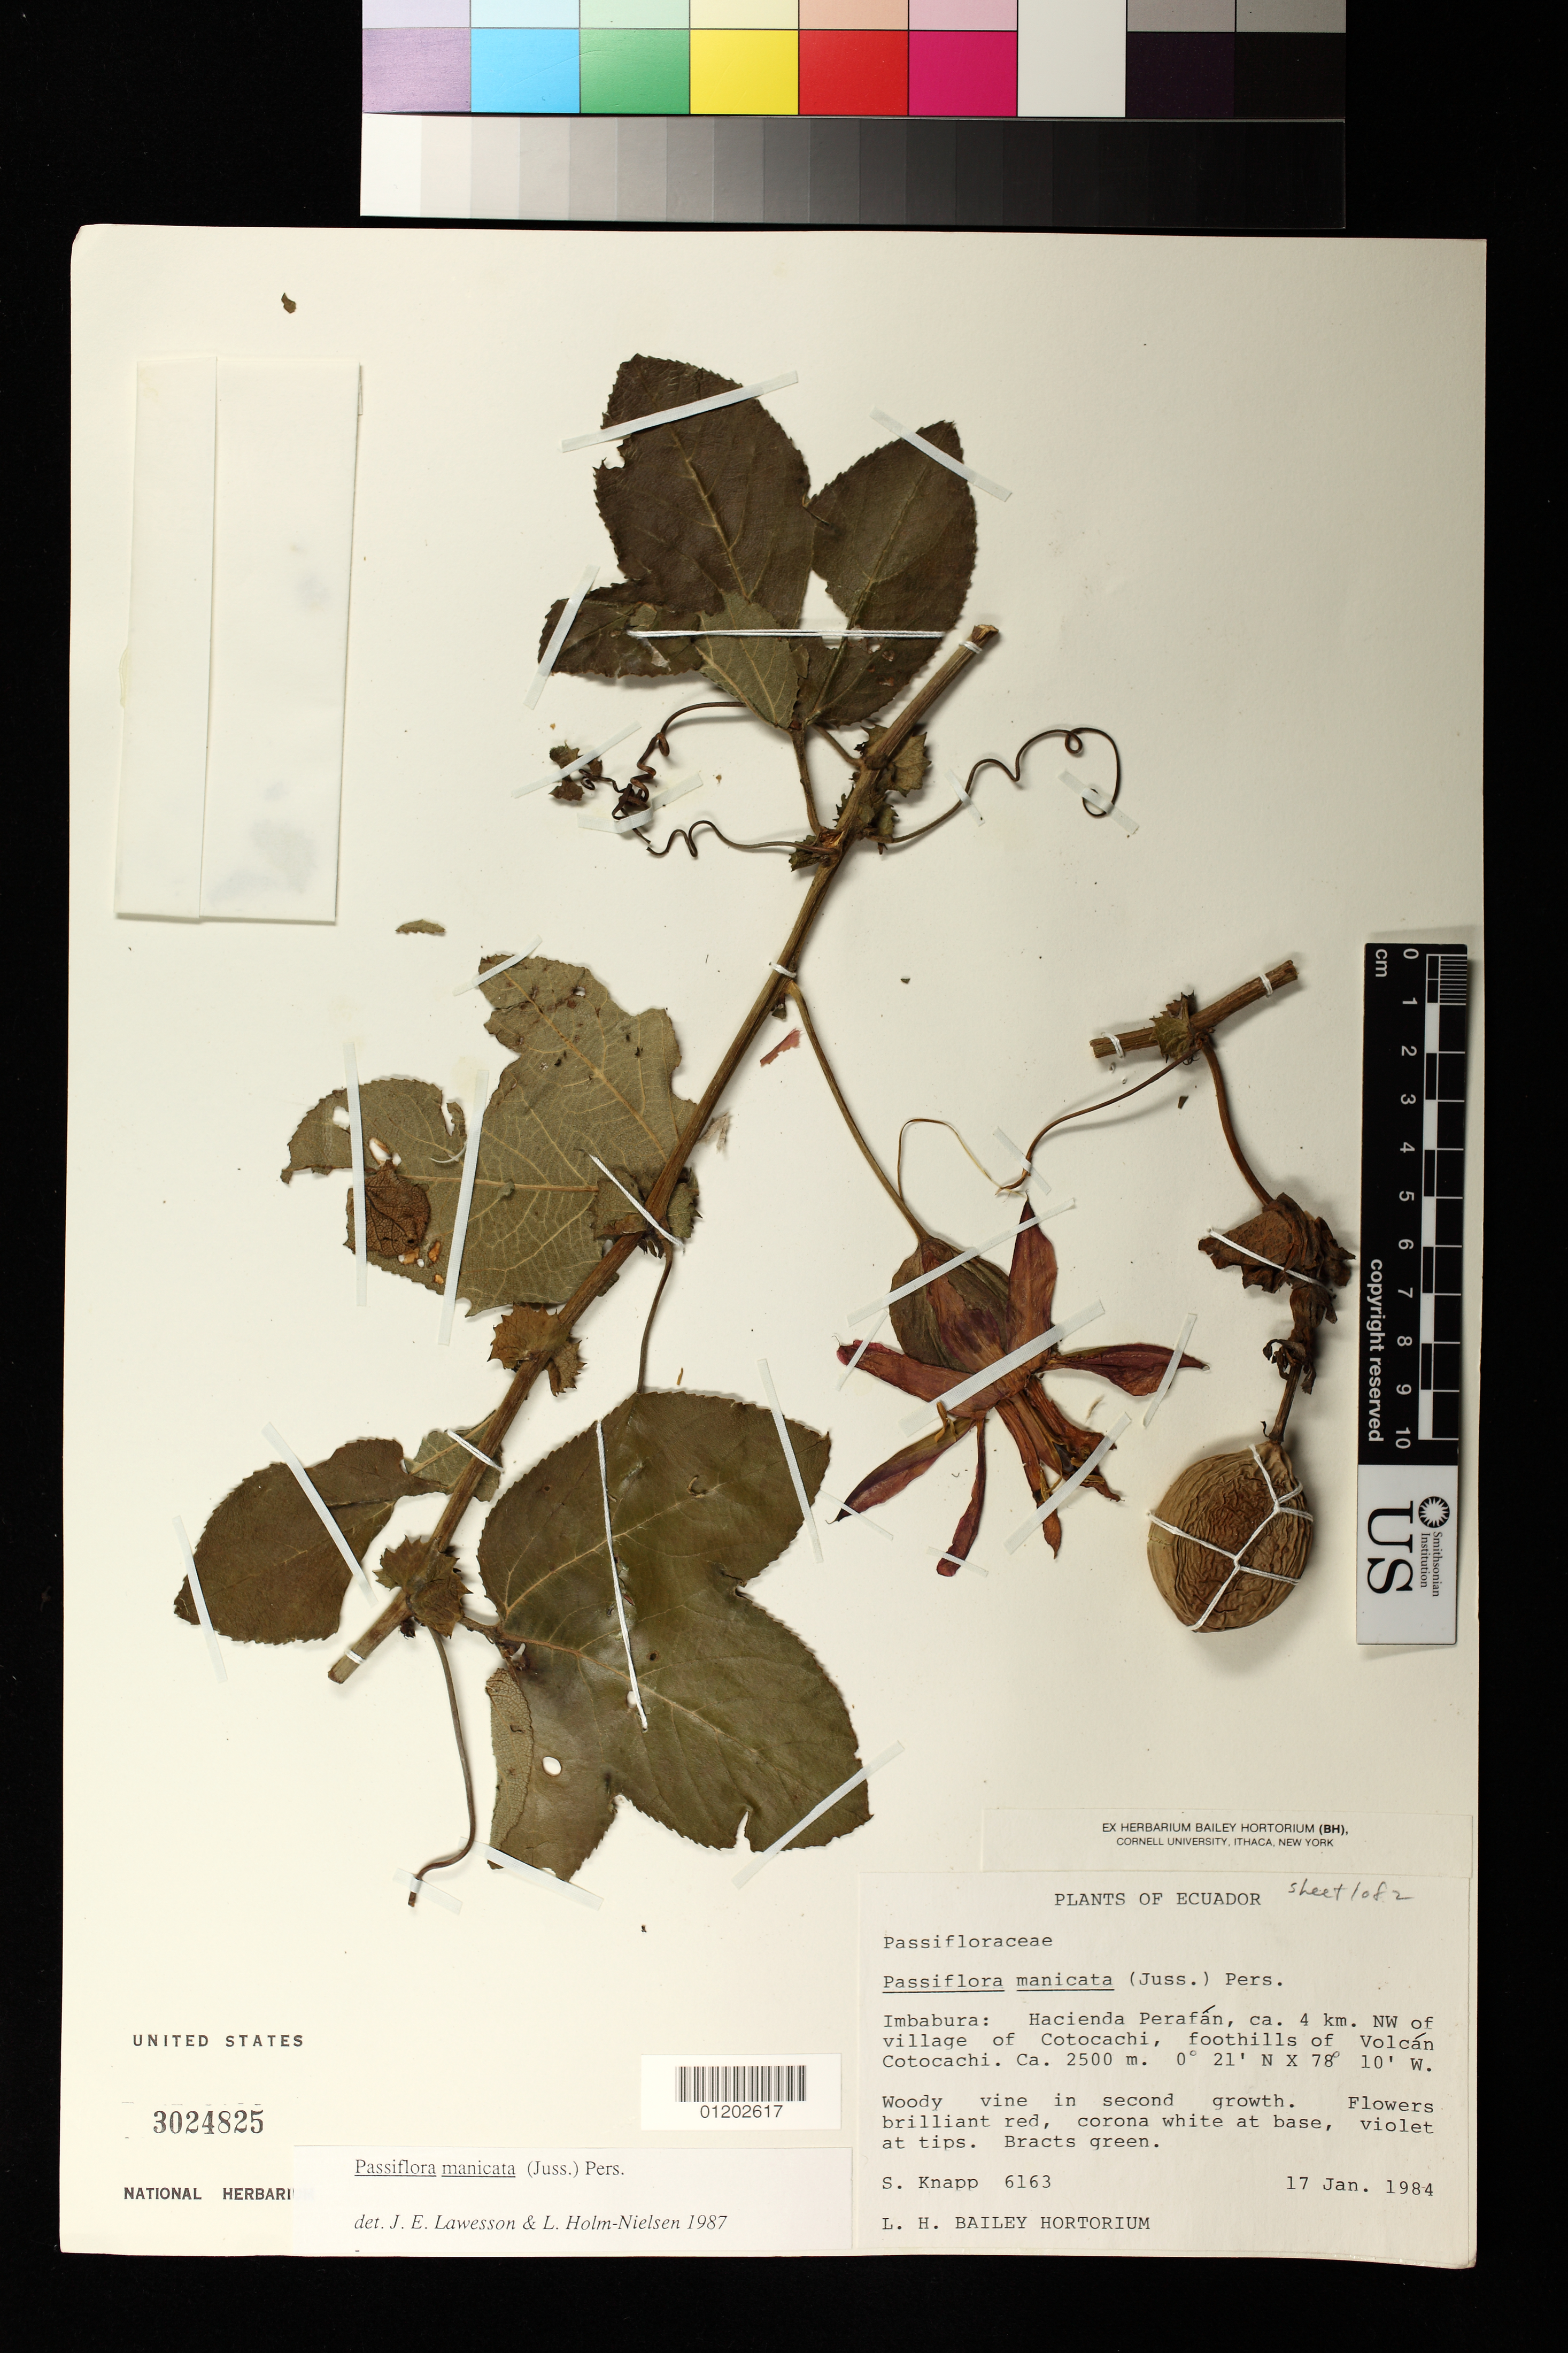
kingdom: Plantae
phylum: Tracheophyta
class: Magnoliopsida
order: Malpighiales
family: Passifloraceae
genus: Passiflora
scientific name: Passiflora manicata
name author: (Juss.) Pers.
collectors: S. Knapp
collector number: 6163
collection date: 1984-01-17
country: Ecuador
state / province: Imbabura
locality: Hacienda Perafan, ca. 4 km. NW of village of Cotocachi, foothills of Volcan Cotocachi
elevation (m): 2500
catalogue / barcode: US 3024825